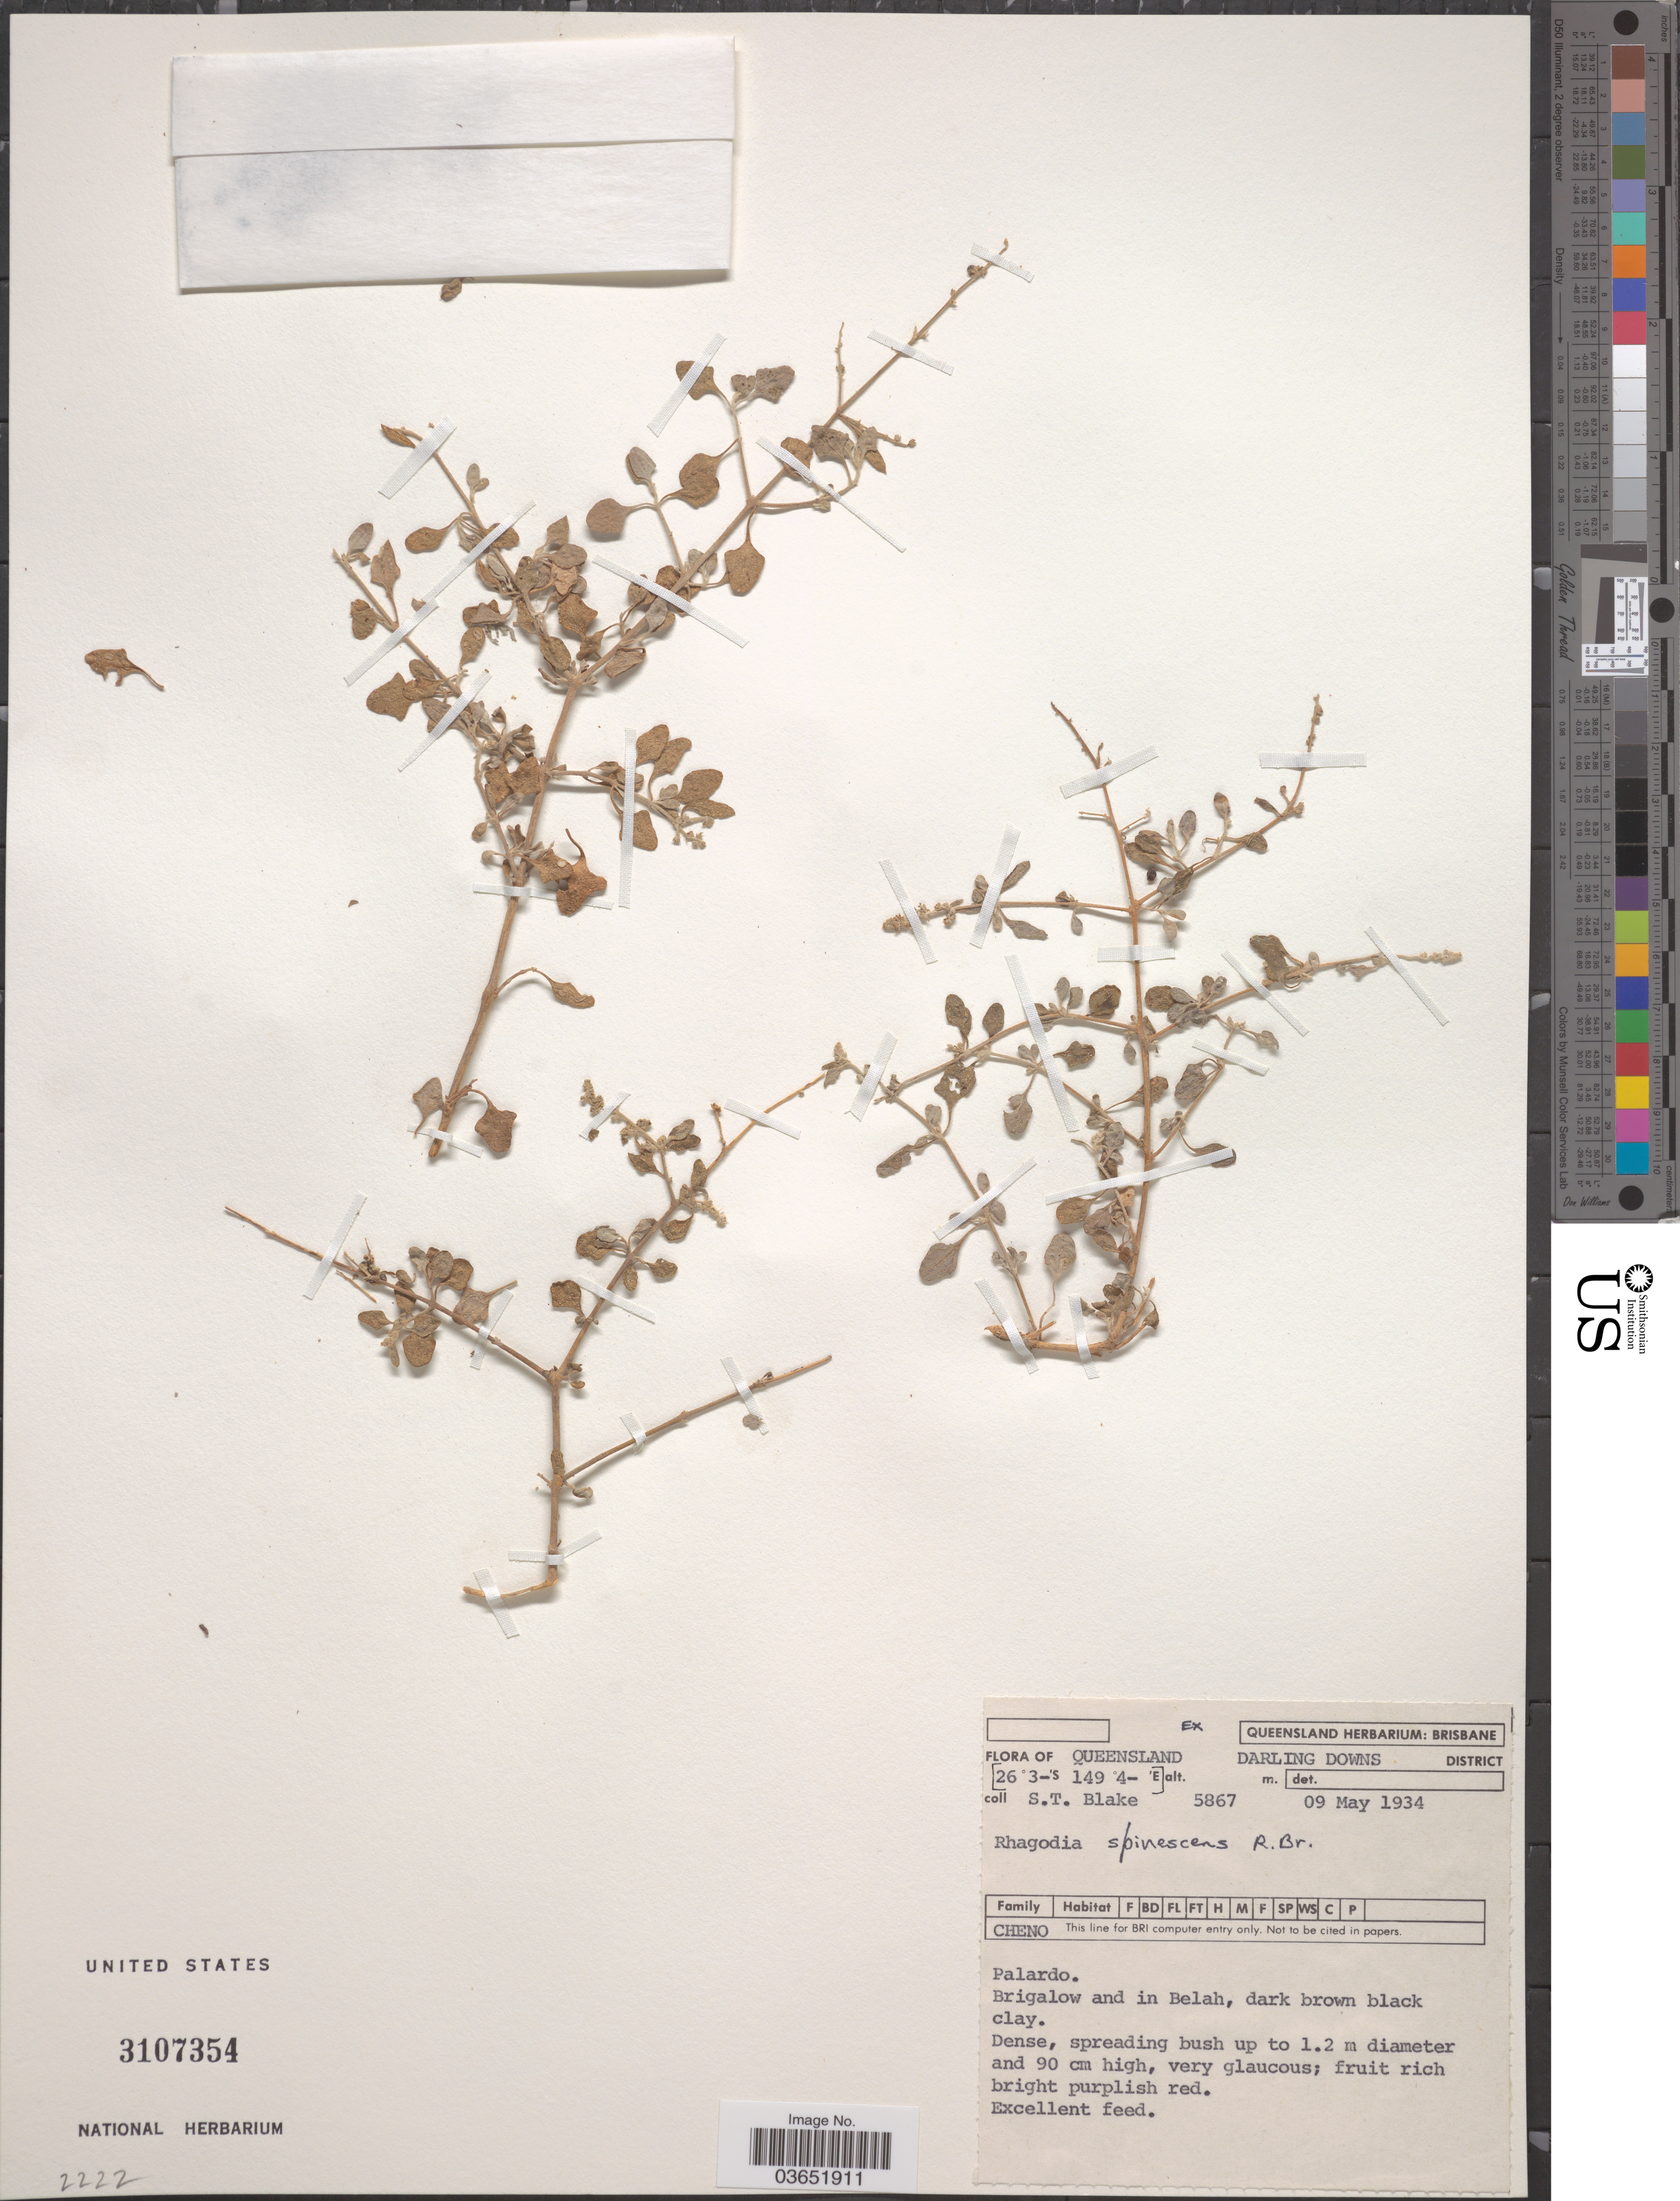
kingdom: Plantae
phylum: Tracheophyta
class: Magnoliopsida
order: Caryophyllales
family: Amaranthaceae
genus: Rhagodia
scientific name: Rhagodia spinescens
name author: R. Br.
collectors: S. T. Blake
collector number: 5867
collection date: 1934-05-09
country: Australia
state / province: Queensland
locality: Darling Downs District. Palardo.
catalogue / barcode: US 3107354